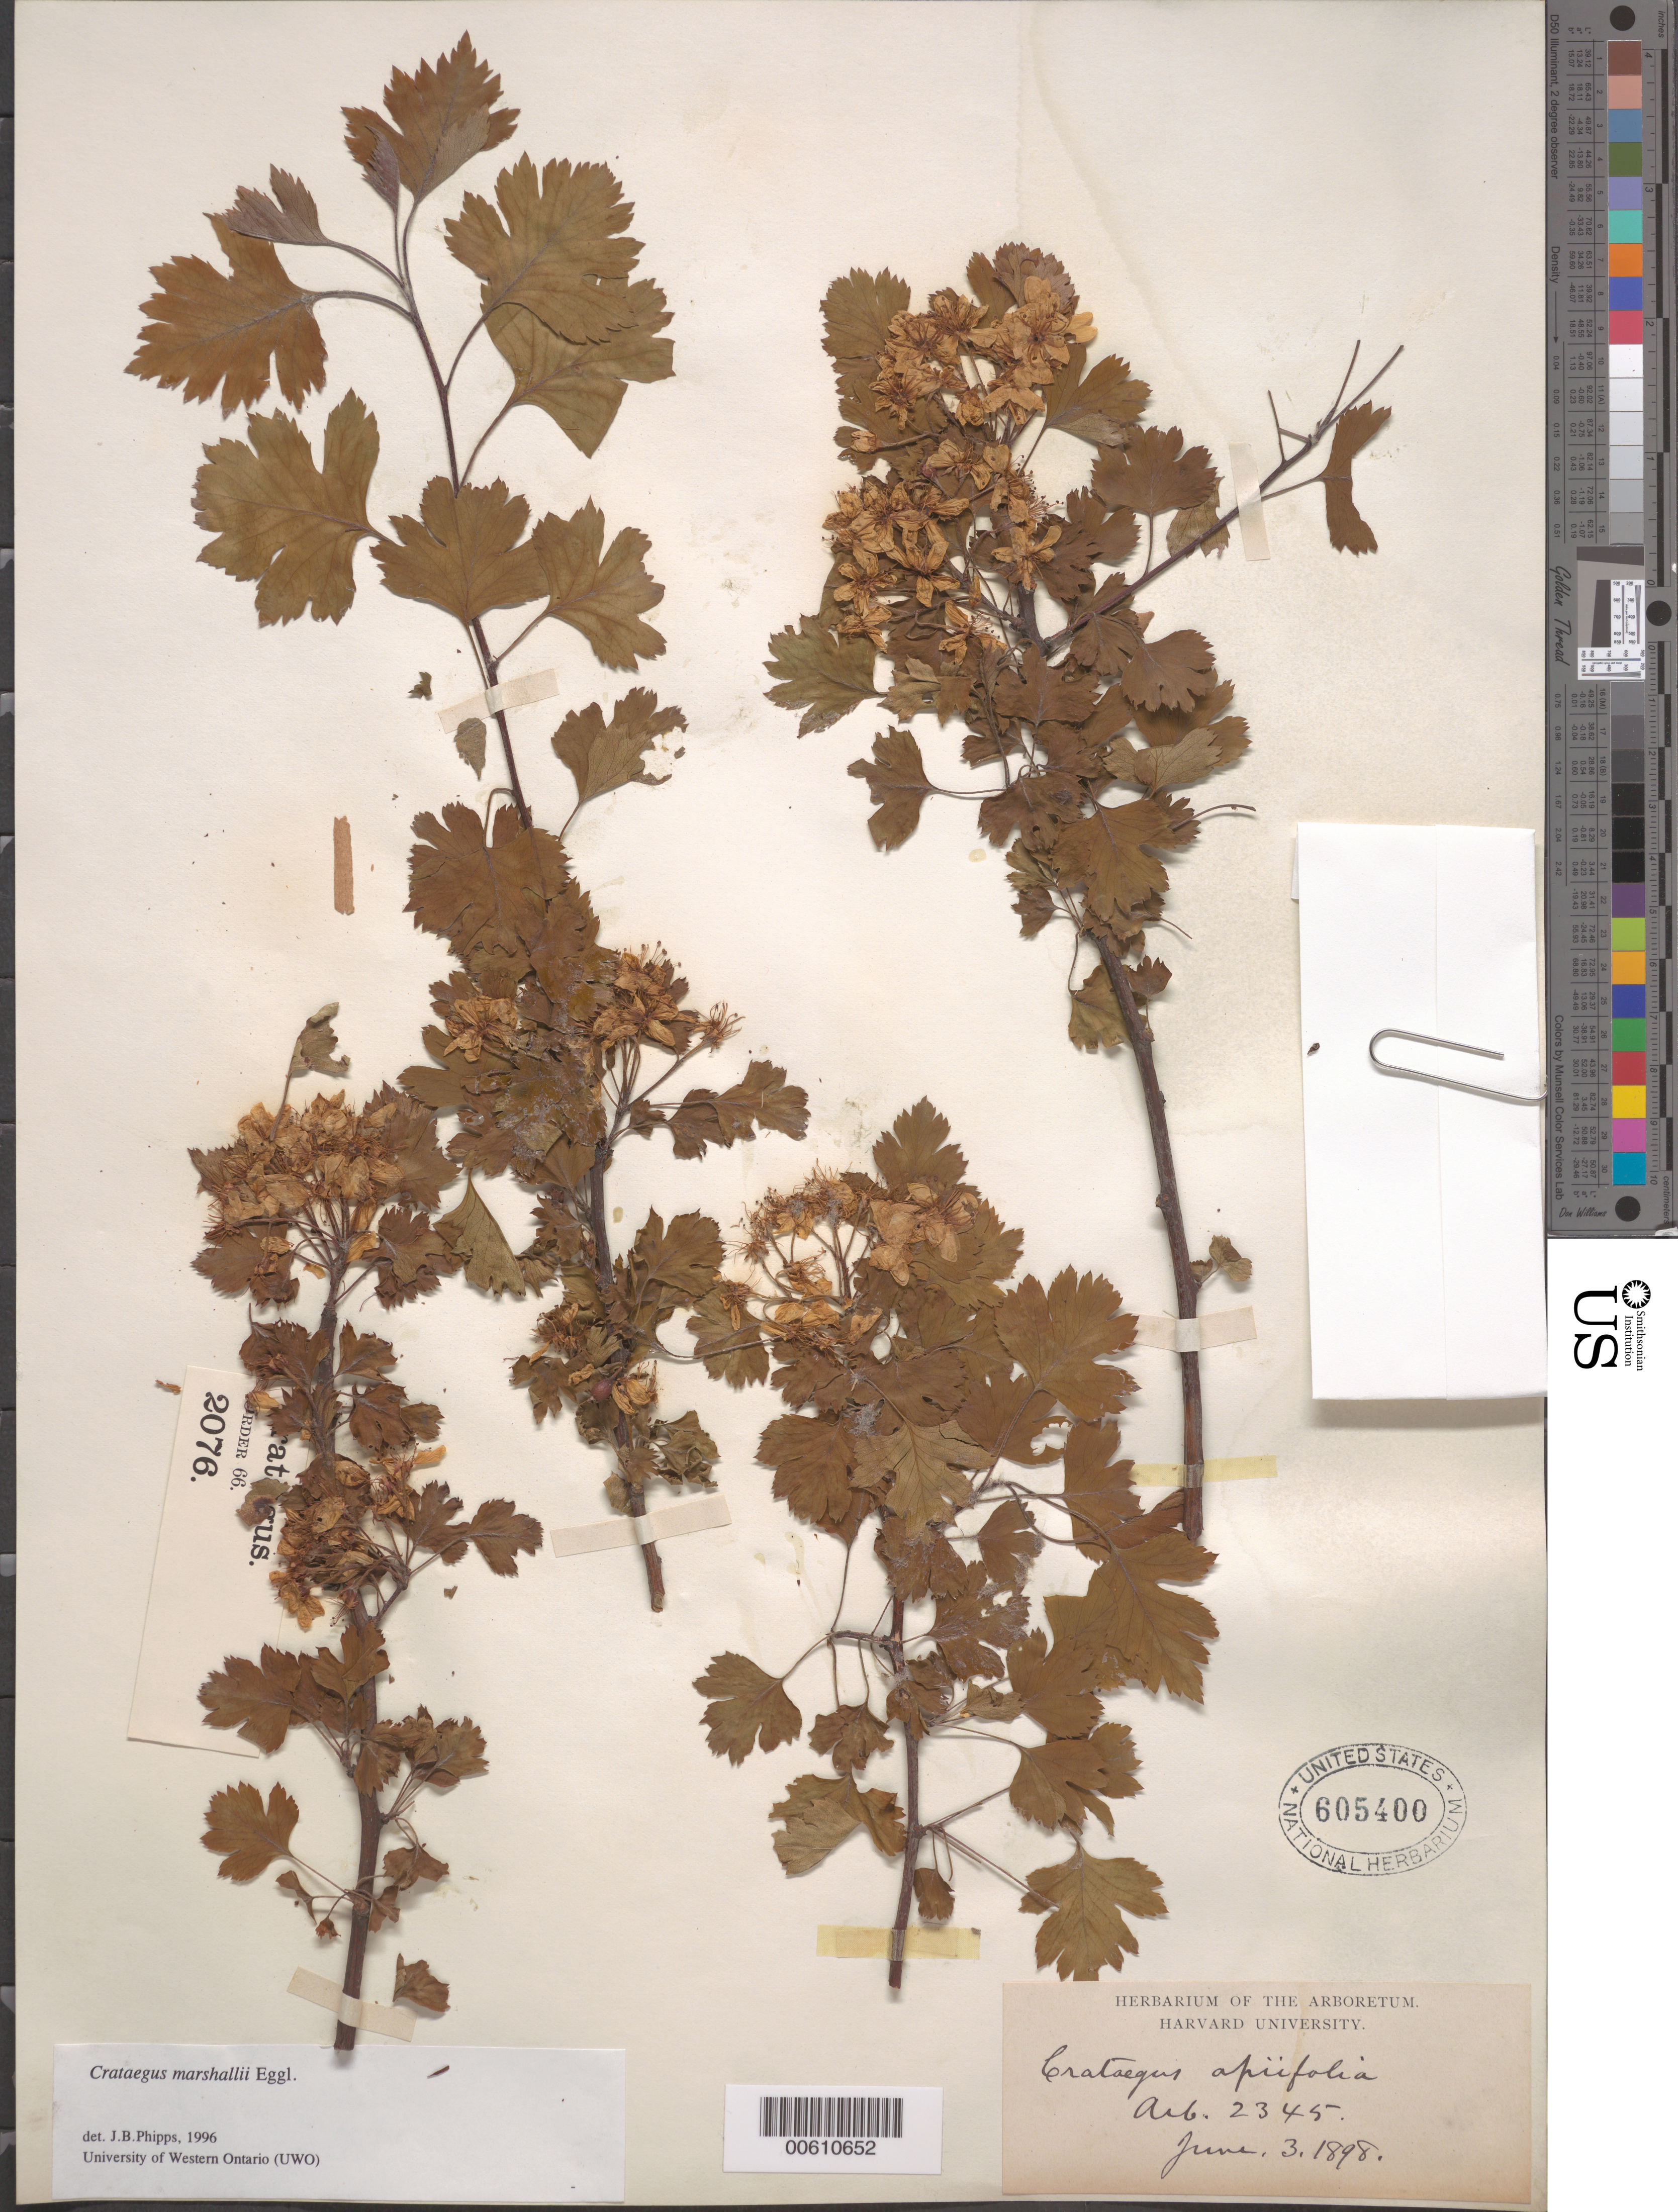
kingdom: Plantae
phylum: Tracheophyta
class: Magnoliopsida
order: Rosales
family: Rosaceae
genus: Crataegus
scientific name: Crataegus marshallii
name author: Eggl.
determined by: Phipps, James B., (UWO), University of Western Ontario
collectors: F. Arnold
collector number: Arb. 2345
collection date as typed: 03 Jun 1898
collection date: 1898-06-03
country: United States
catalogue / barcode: US 605400